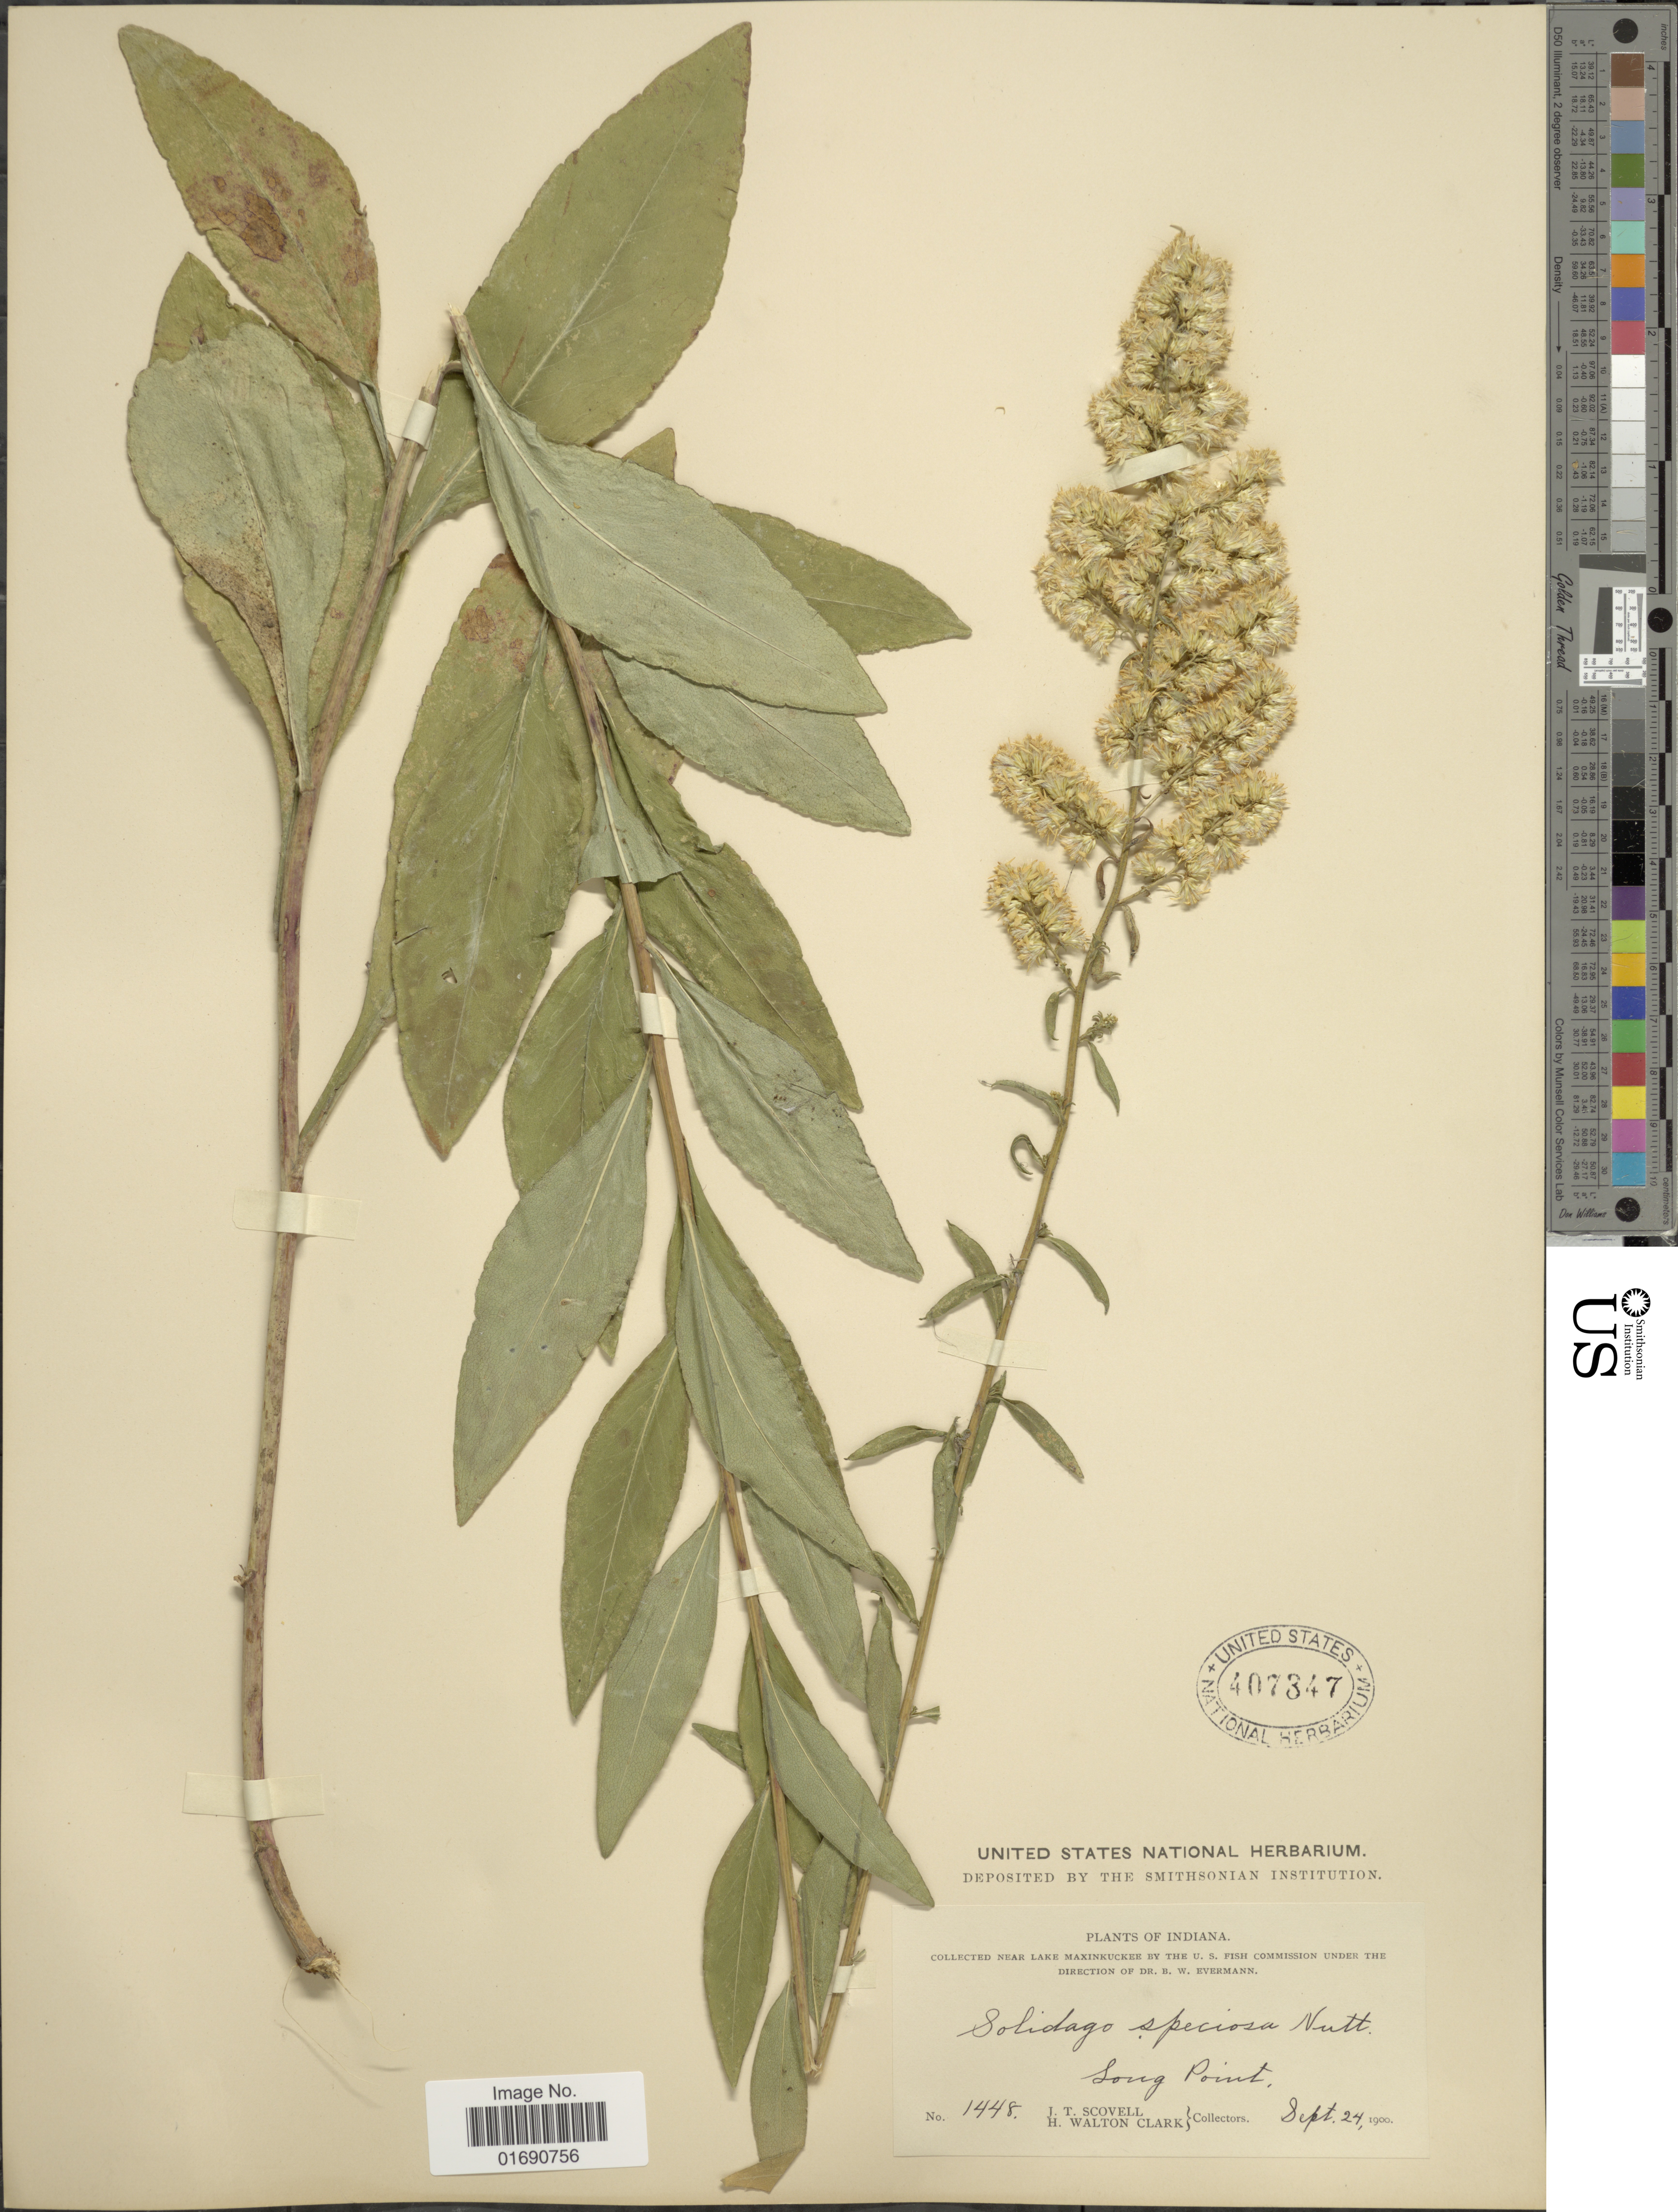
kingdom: Plantae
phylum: Tracheophyta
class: Magnoliopsida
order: Asterales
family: Asteraceae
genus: Solidago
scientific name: Solidago speciosa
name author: Nutt.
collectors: J. T. Scovell & H. W. Clark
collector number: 1448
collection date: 1900-09-24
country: United States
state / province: Indiana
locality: Near Lake Maxinkuckee, Long Point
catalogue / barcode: US 407847